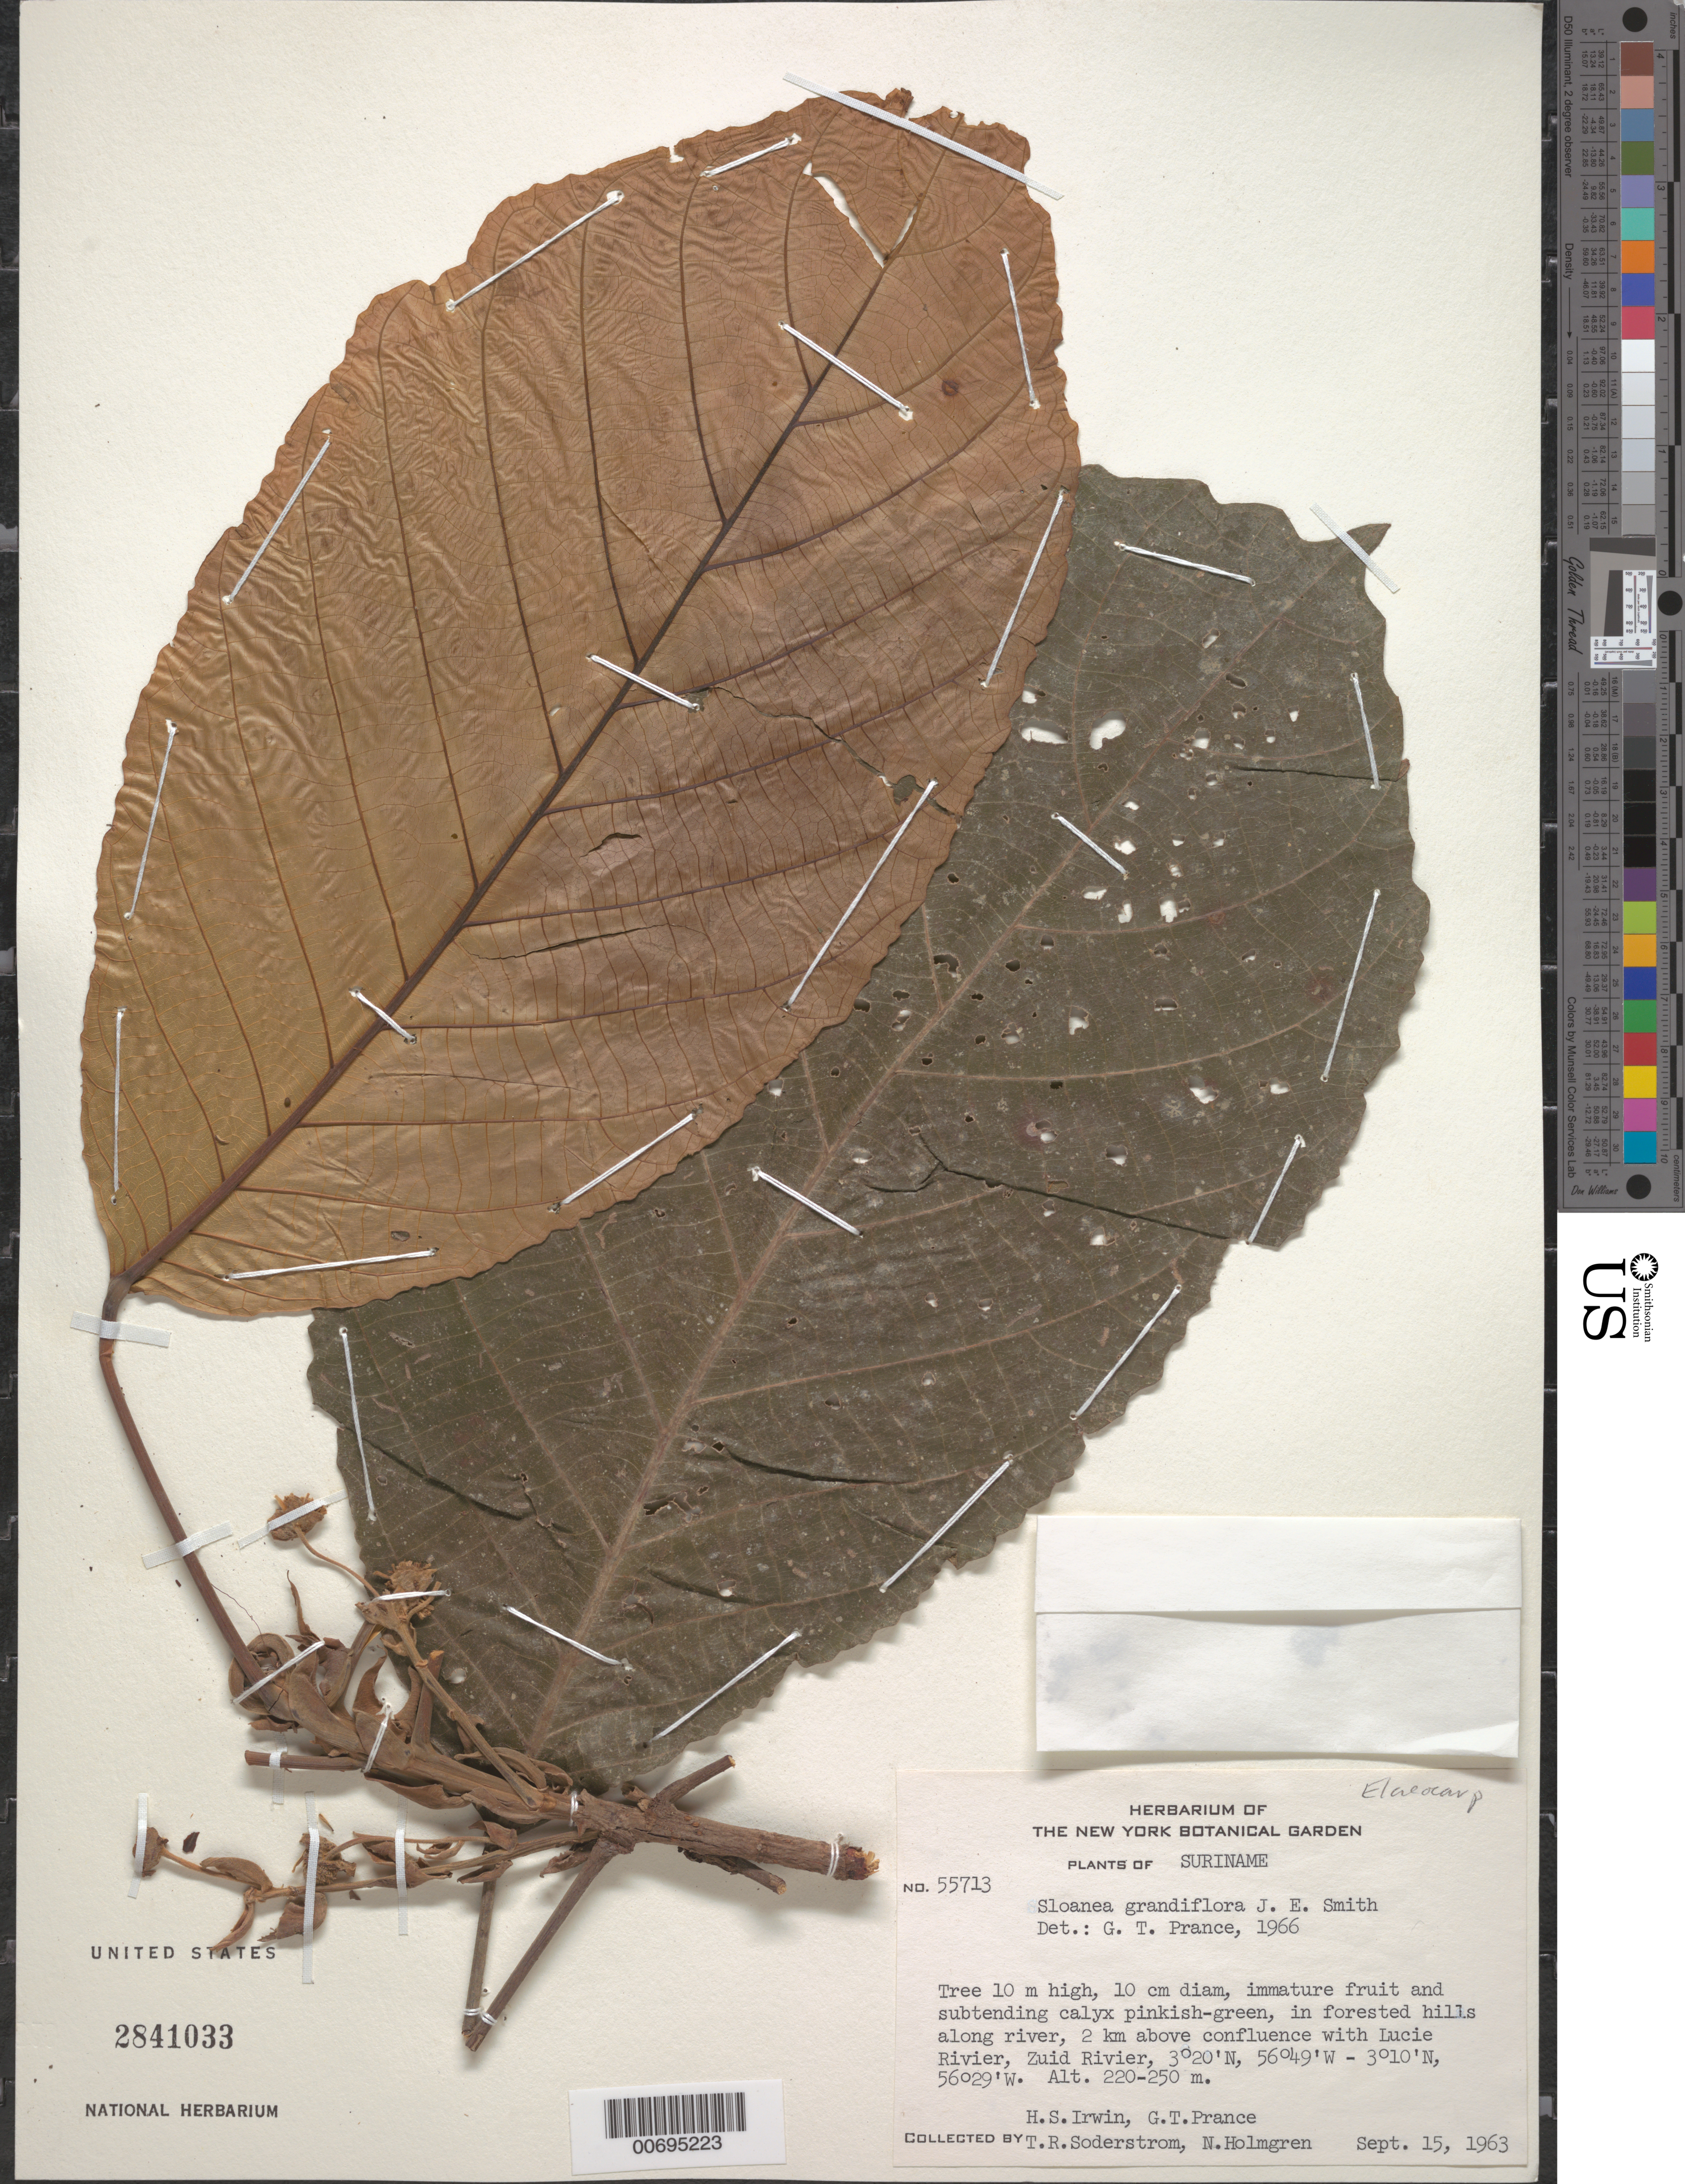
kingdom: Plantae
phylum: Tracheophyta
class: Magnoliopsida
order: Oxalidales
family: Elaeocarpaceae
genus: Sloanea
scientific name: Sloanea grandiflora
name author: Sm.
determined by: Prance, G. T.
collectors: H. Irwin, G. T. Prance, T. R. Soderstrom & N. H. Holmgren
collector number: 55713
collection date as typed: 15-Sep-63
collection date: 1963-09-15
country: Suriname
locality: Zuid River, 2 km above confluence with Lucie R., Wilhelmina Gebergte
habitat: Forested hills along river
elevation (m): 220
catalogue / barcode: US 2841033